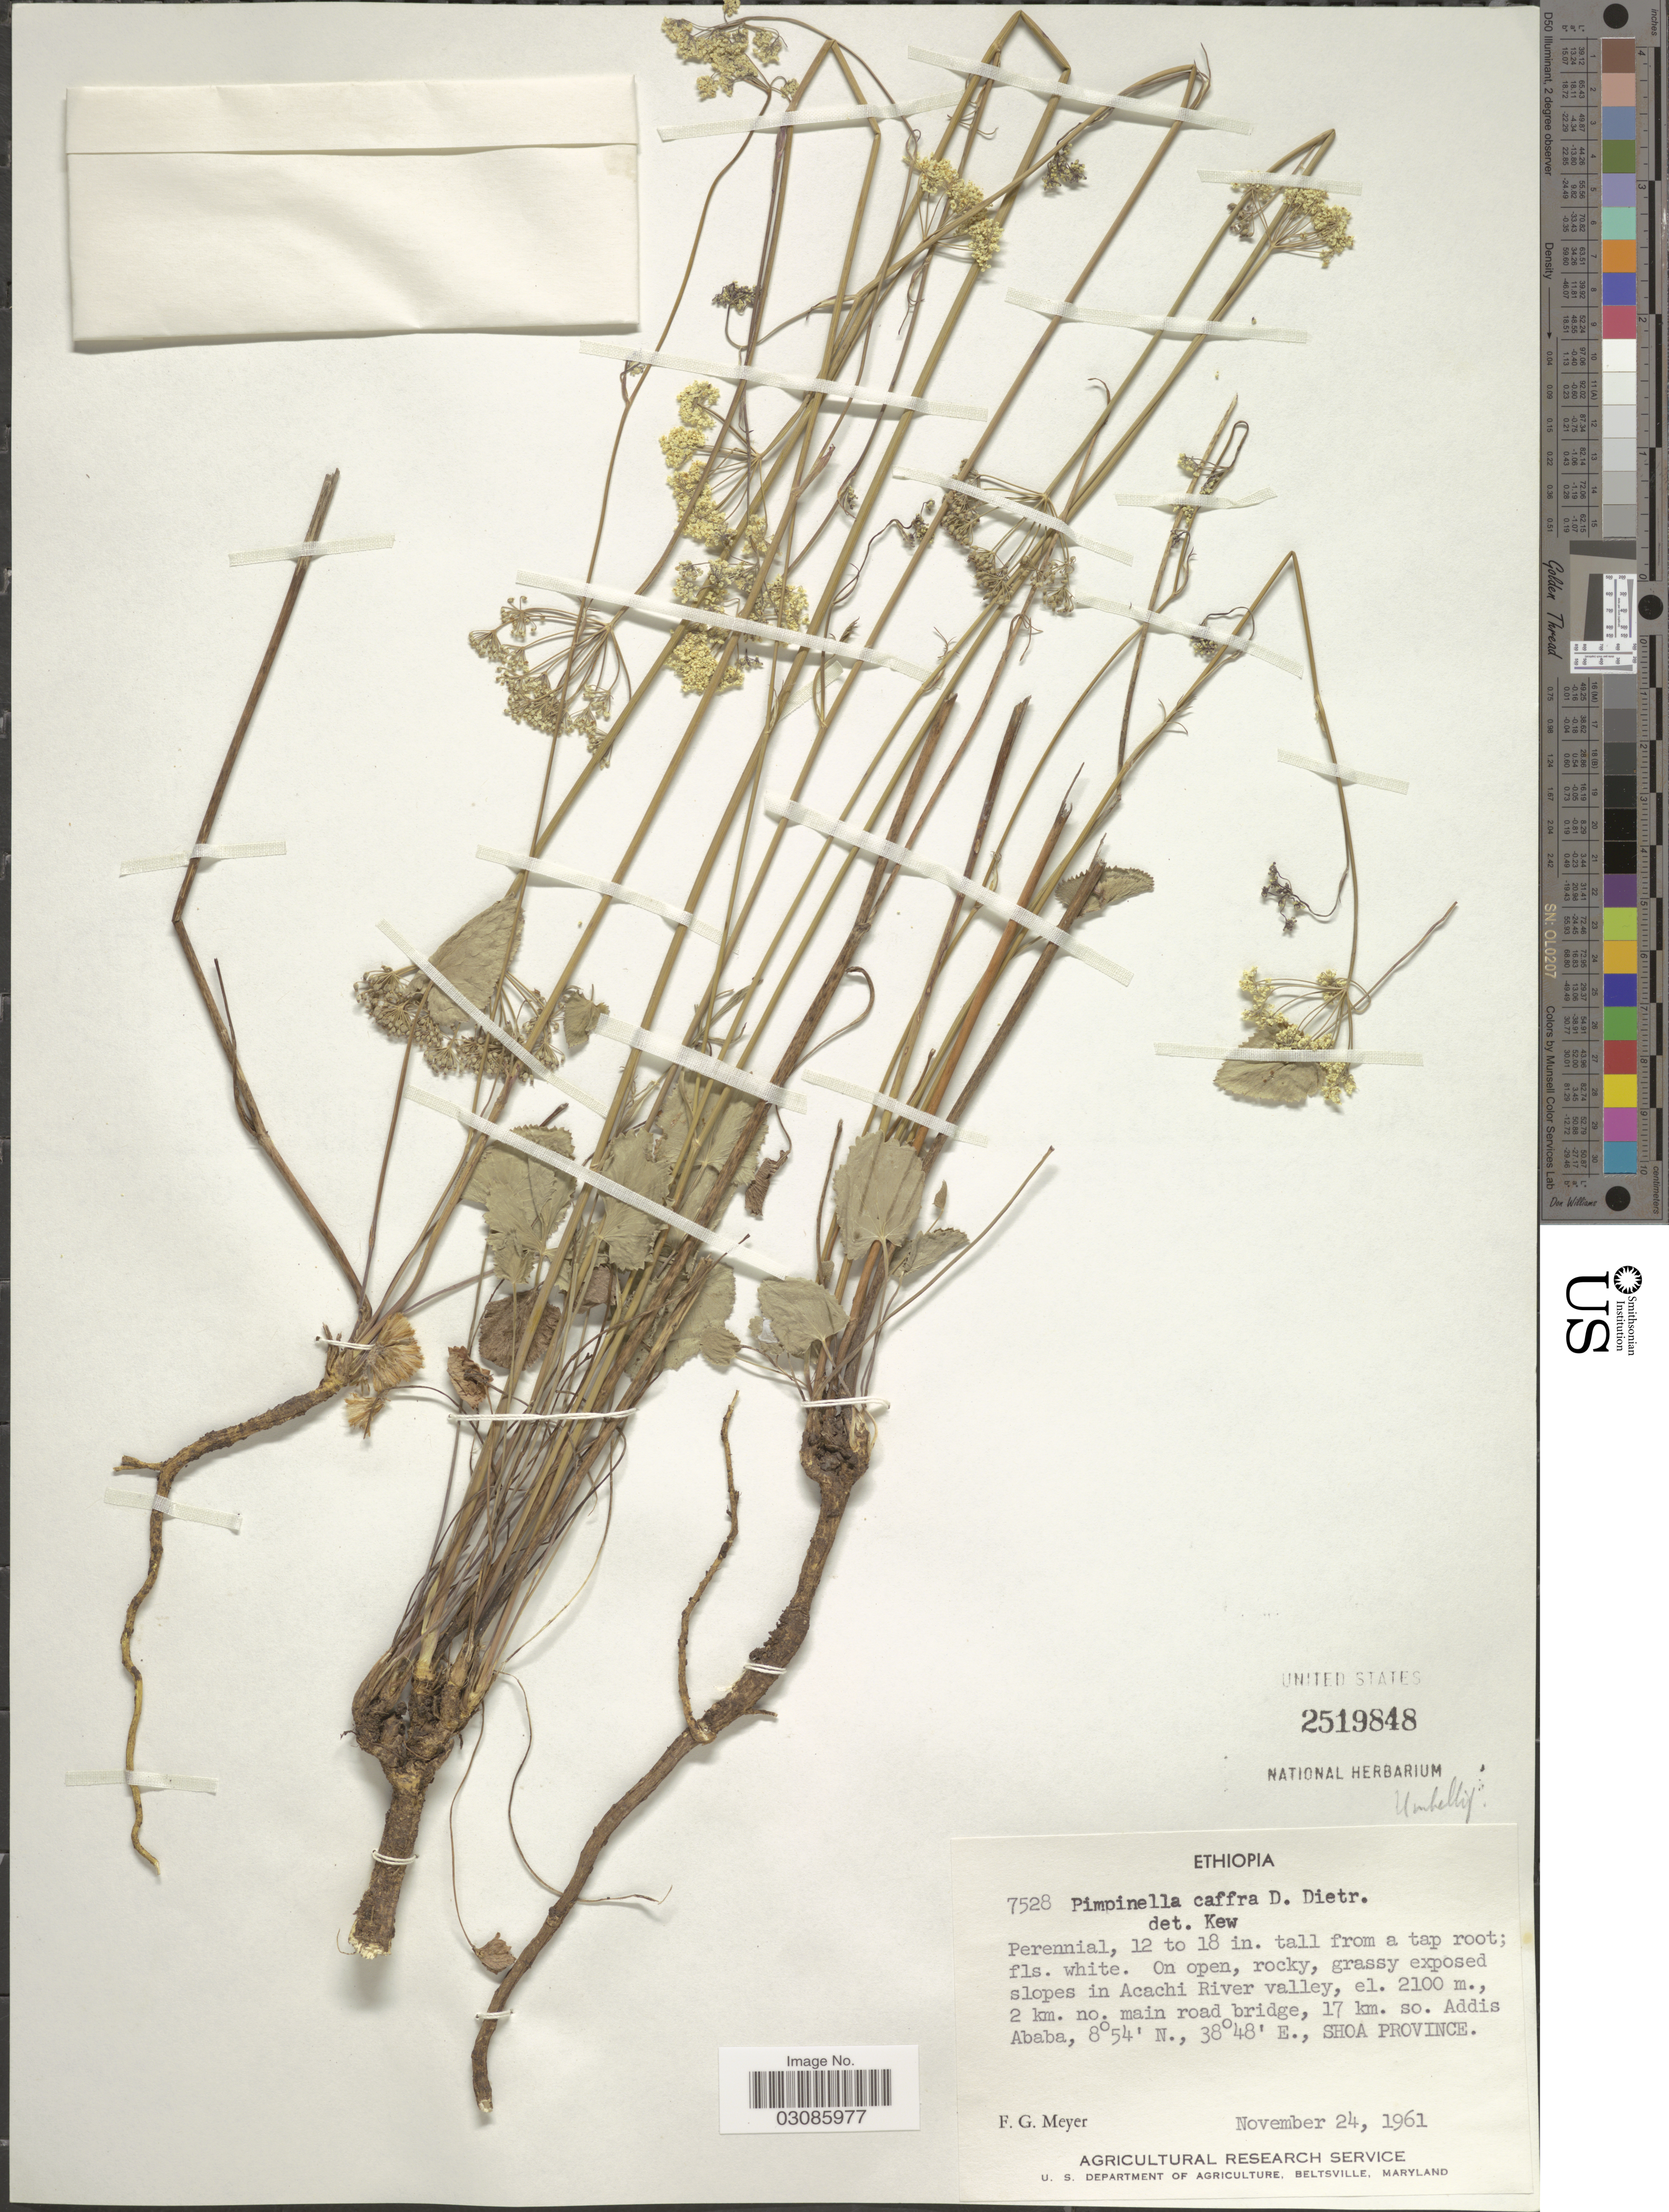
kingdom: Plantae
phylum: Tracheophyta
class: Magnoliopsida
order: Apiales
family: Apiaceae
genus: Pimpinella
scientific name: Pimpinella caffra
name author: (Eckl. & Zeyh.) D. Dietr.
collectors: F. G. Meyer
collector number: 7528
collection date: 1961-11-24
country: Ethiopia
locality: On open, rocky, grassy exposed slopes in Acachi River valley, 2 km. no. main road bridge, 17 km. so. Addis Ababa, Shoa Province.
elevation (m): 2100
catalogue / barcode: US 2519848